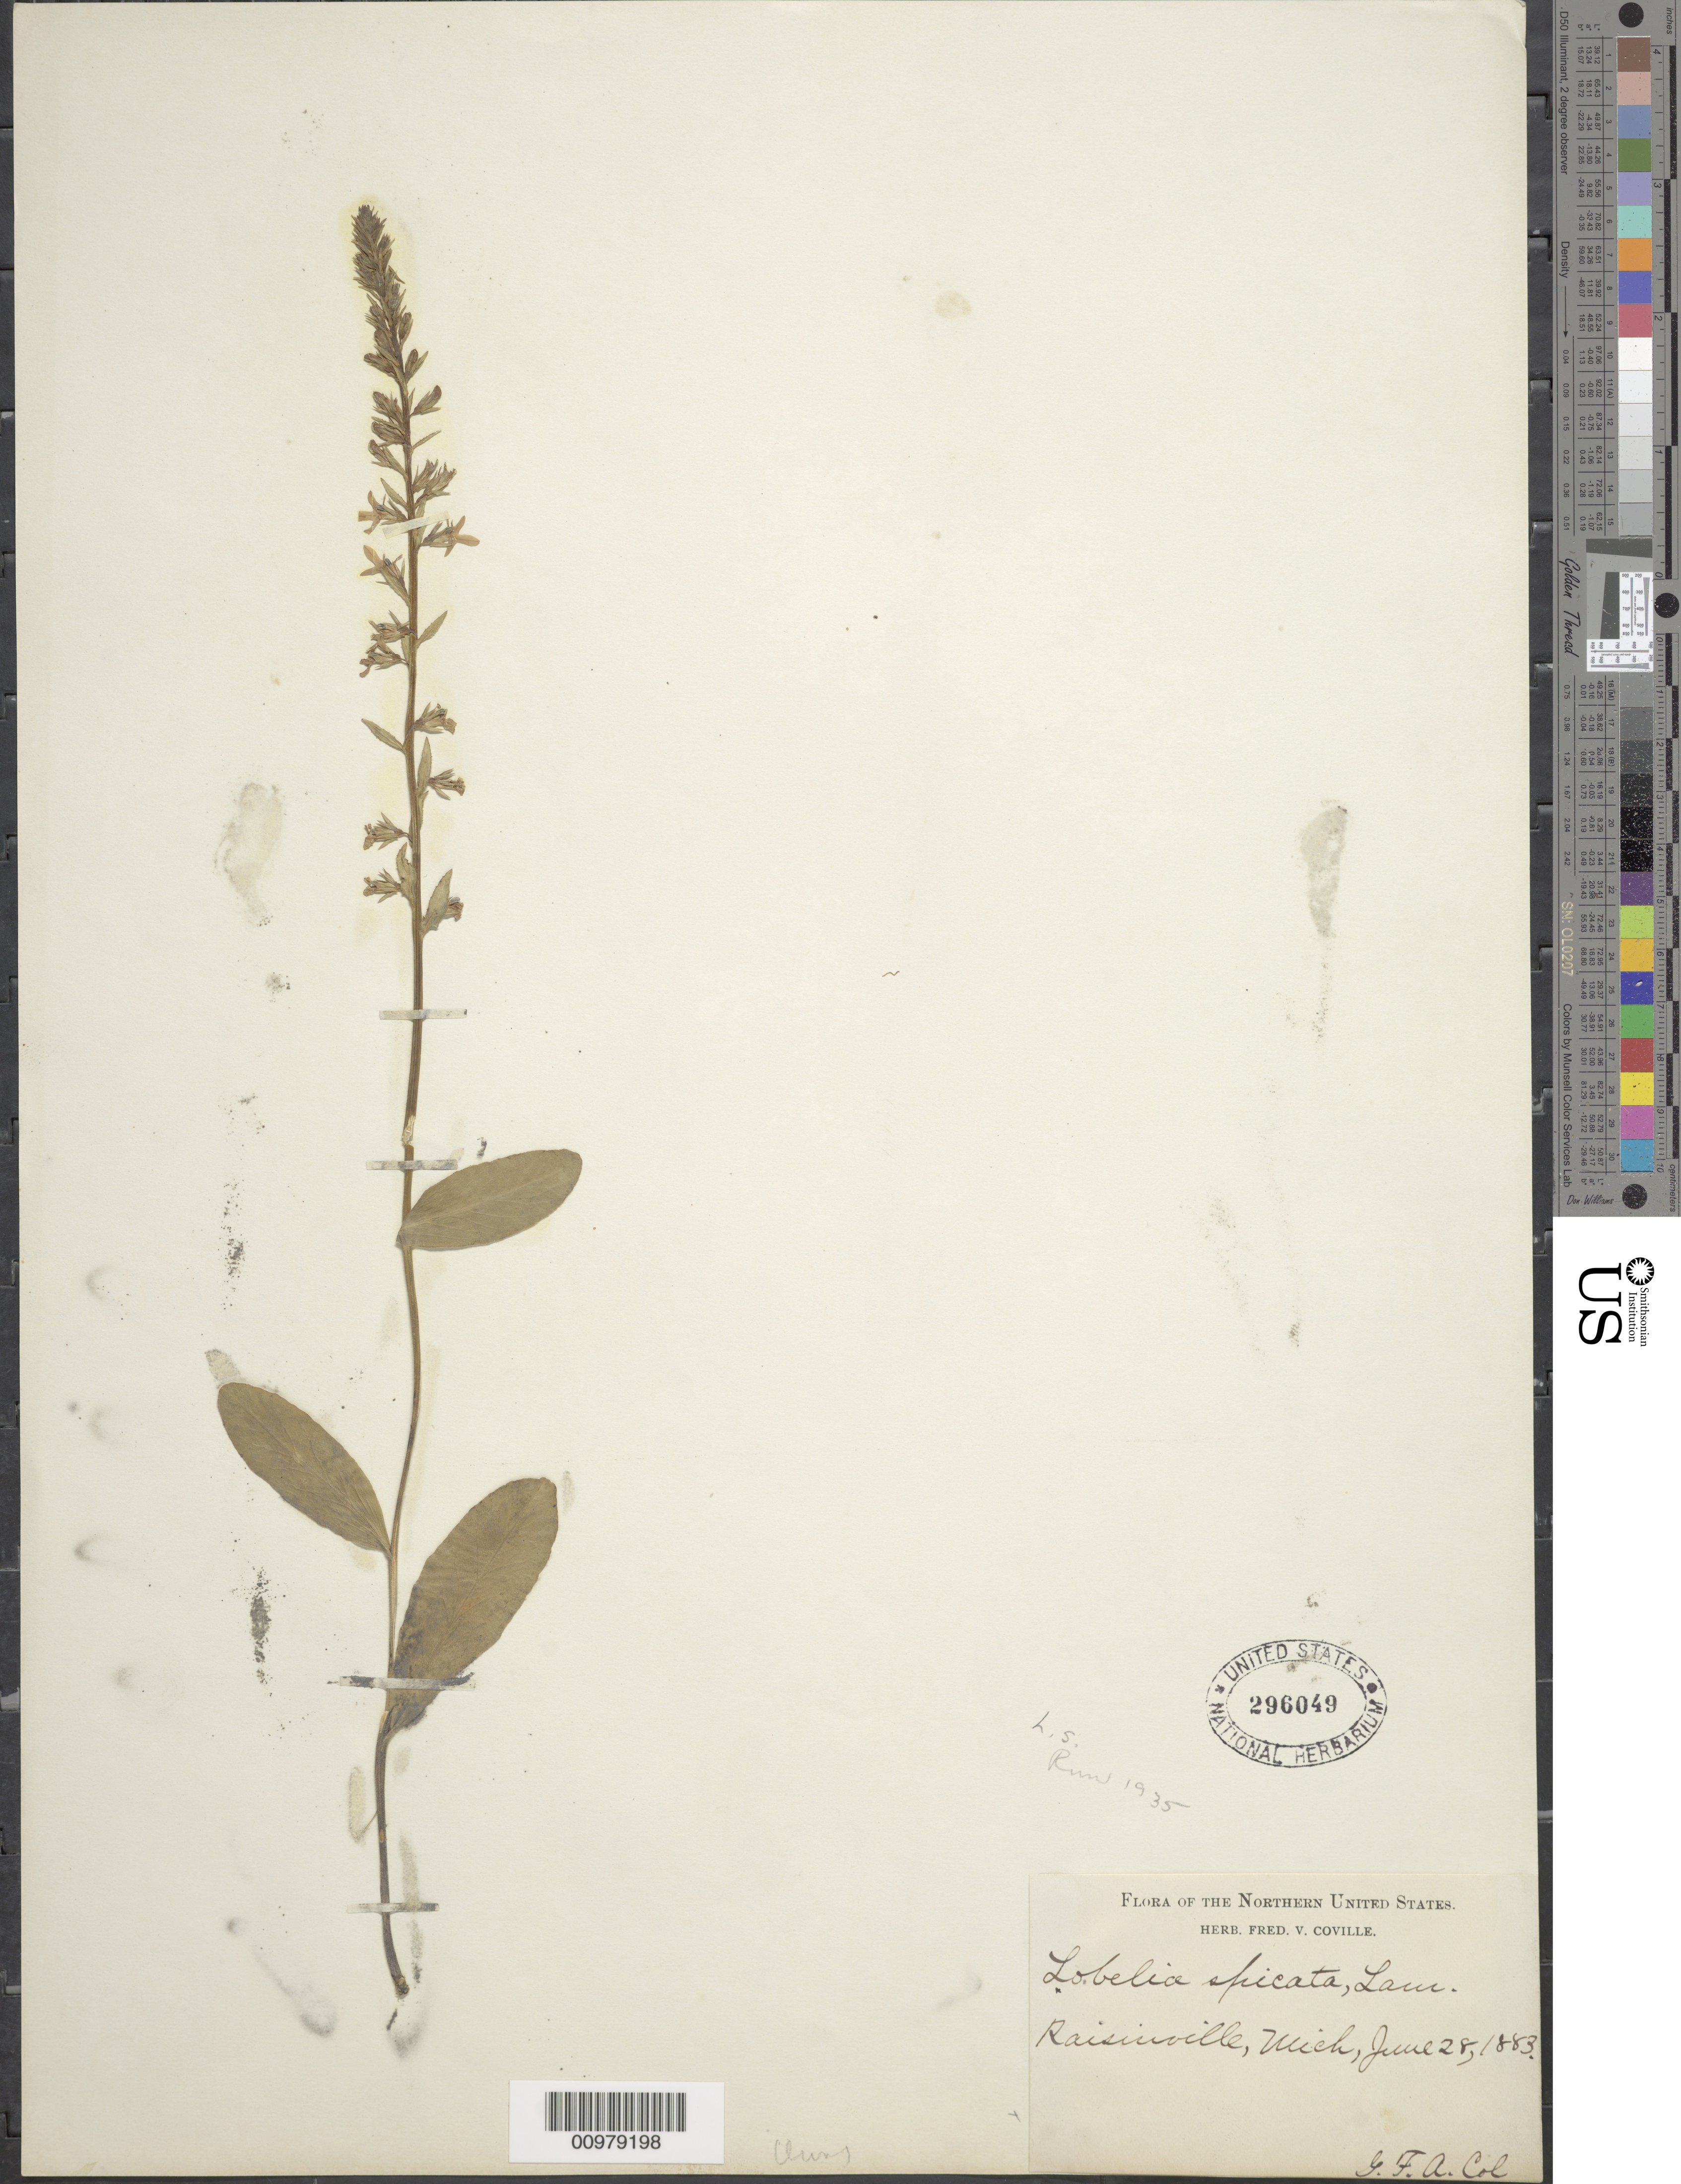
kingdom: Plantae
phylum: Tracheophyta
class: Magnoliopsida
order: Asterales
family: Campanulaceae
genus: Lobelia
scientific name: Lobelia spicata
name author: Lam.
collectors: F. V. Coville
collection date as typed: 28 Jun 1883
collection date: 1883-06-28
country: United States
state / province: Michigan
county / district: Monroe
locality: Raisinville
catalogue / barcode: US 296049